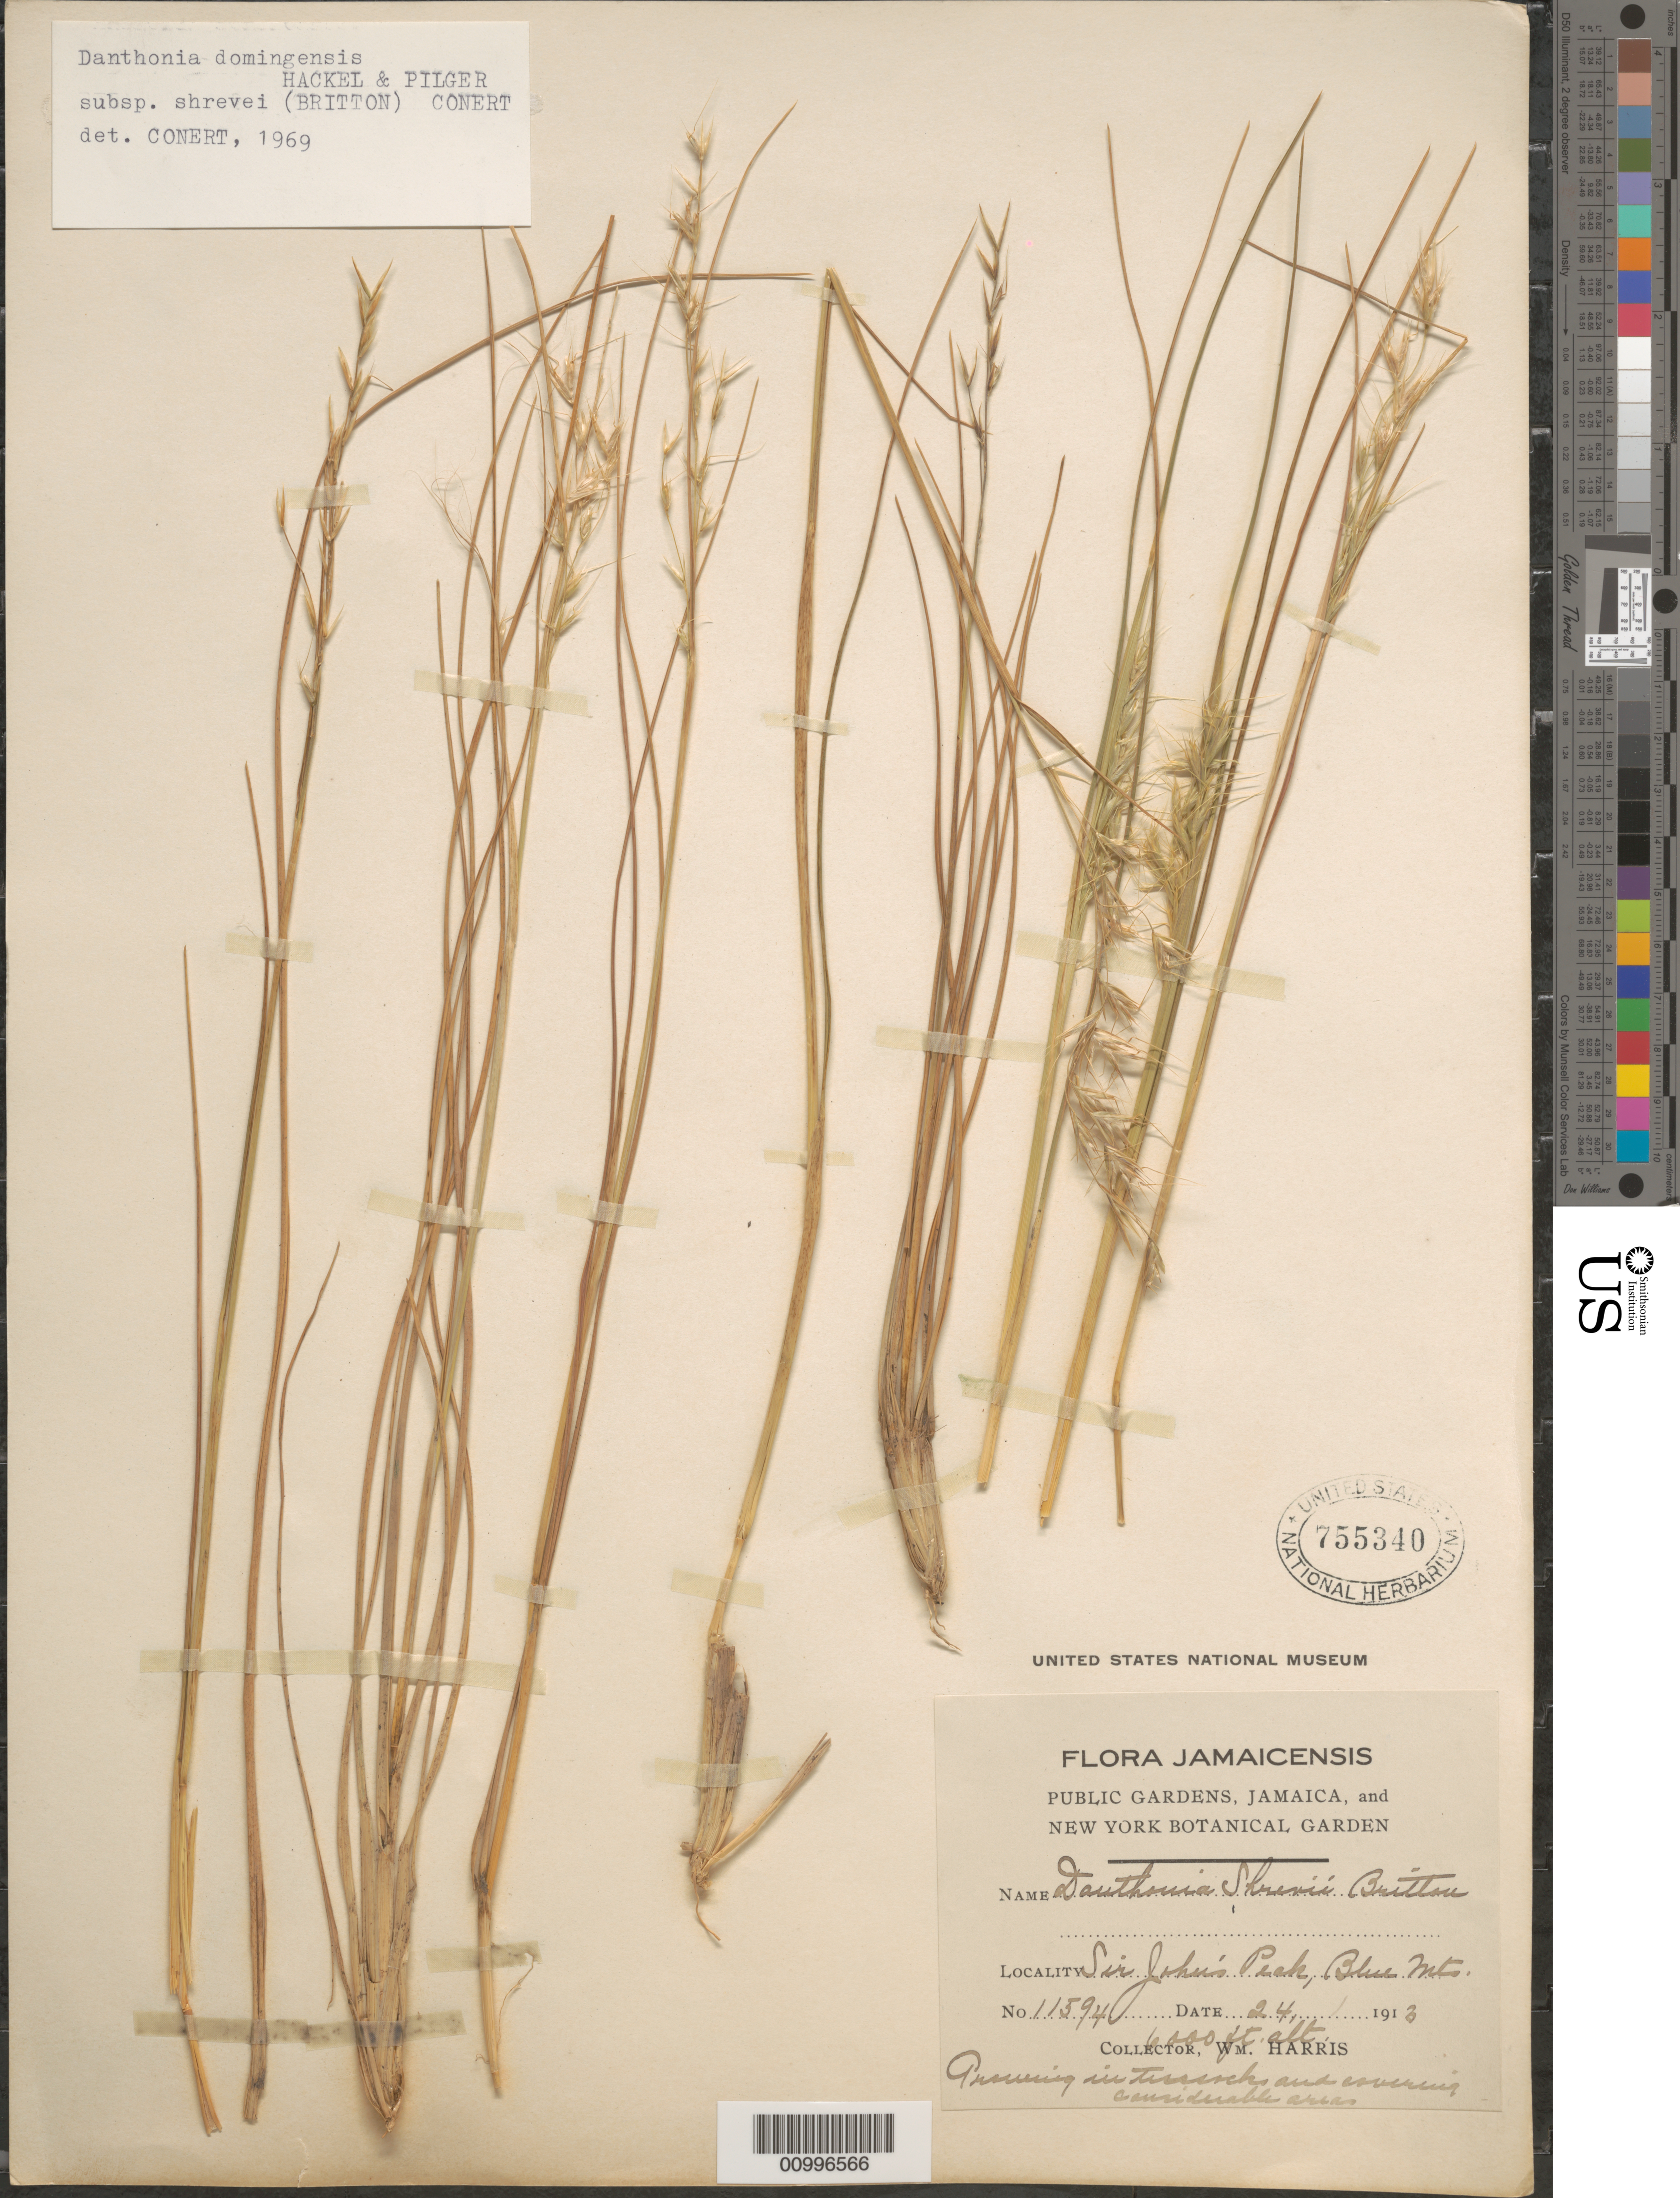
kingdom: Plantae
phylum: Tracheophyta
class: Liliopsida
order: Poales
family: Poaceae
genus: Danthonia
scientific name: Danthonia domingensis subsp. domingensis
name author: Hack. & Pilg.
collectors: W. H. Harris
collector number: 11594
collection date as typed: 24 Jan 1913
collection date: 1913-01-24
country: Jamaica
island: Jamaica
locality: Sir John's Peak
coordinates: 0 N, 0 E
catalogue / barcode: US 755340